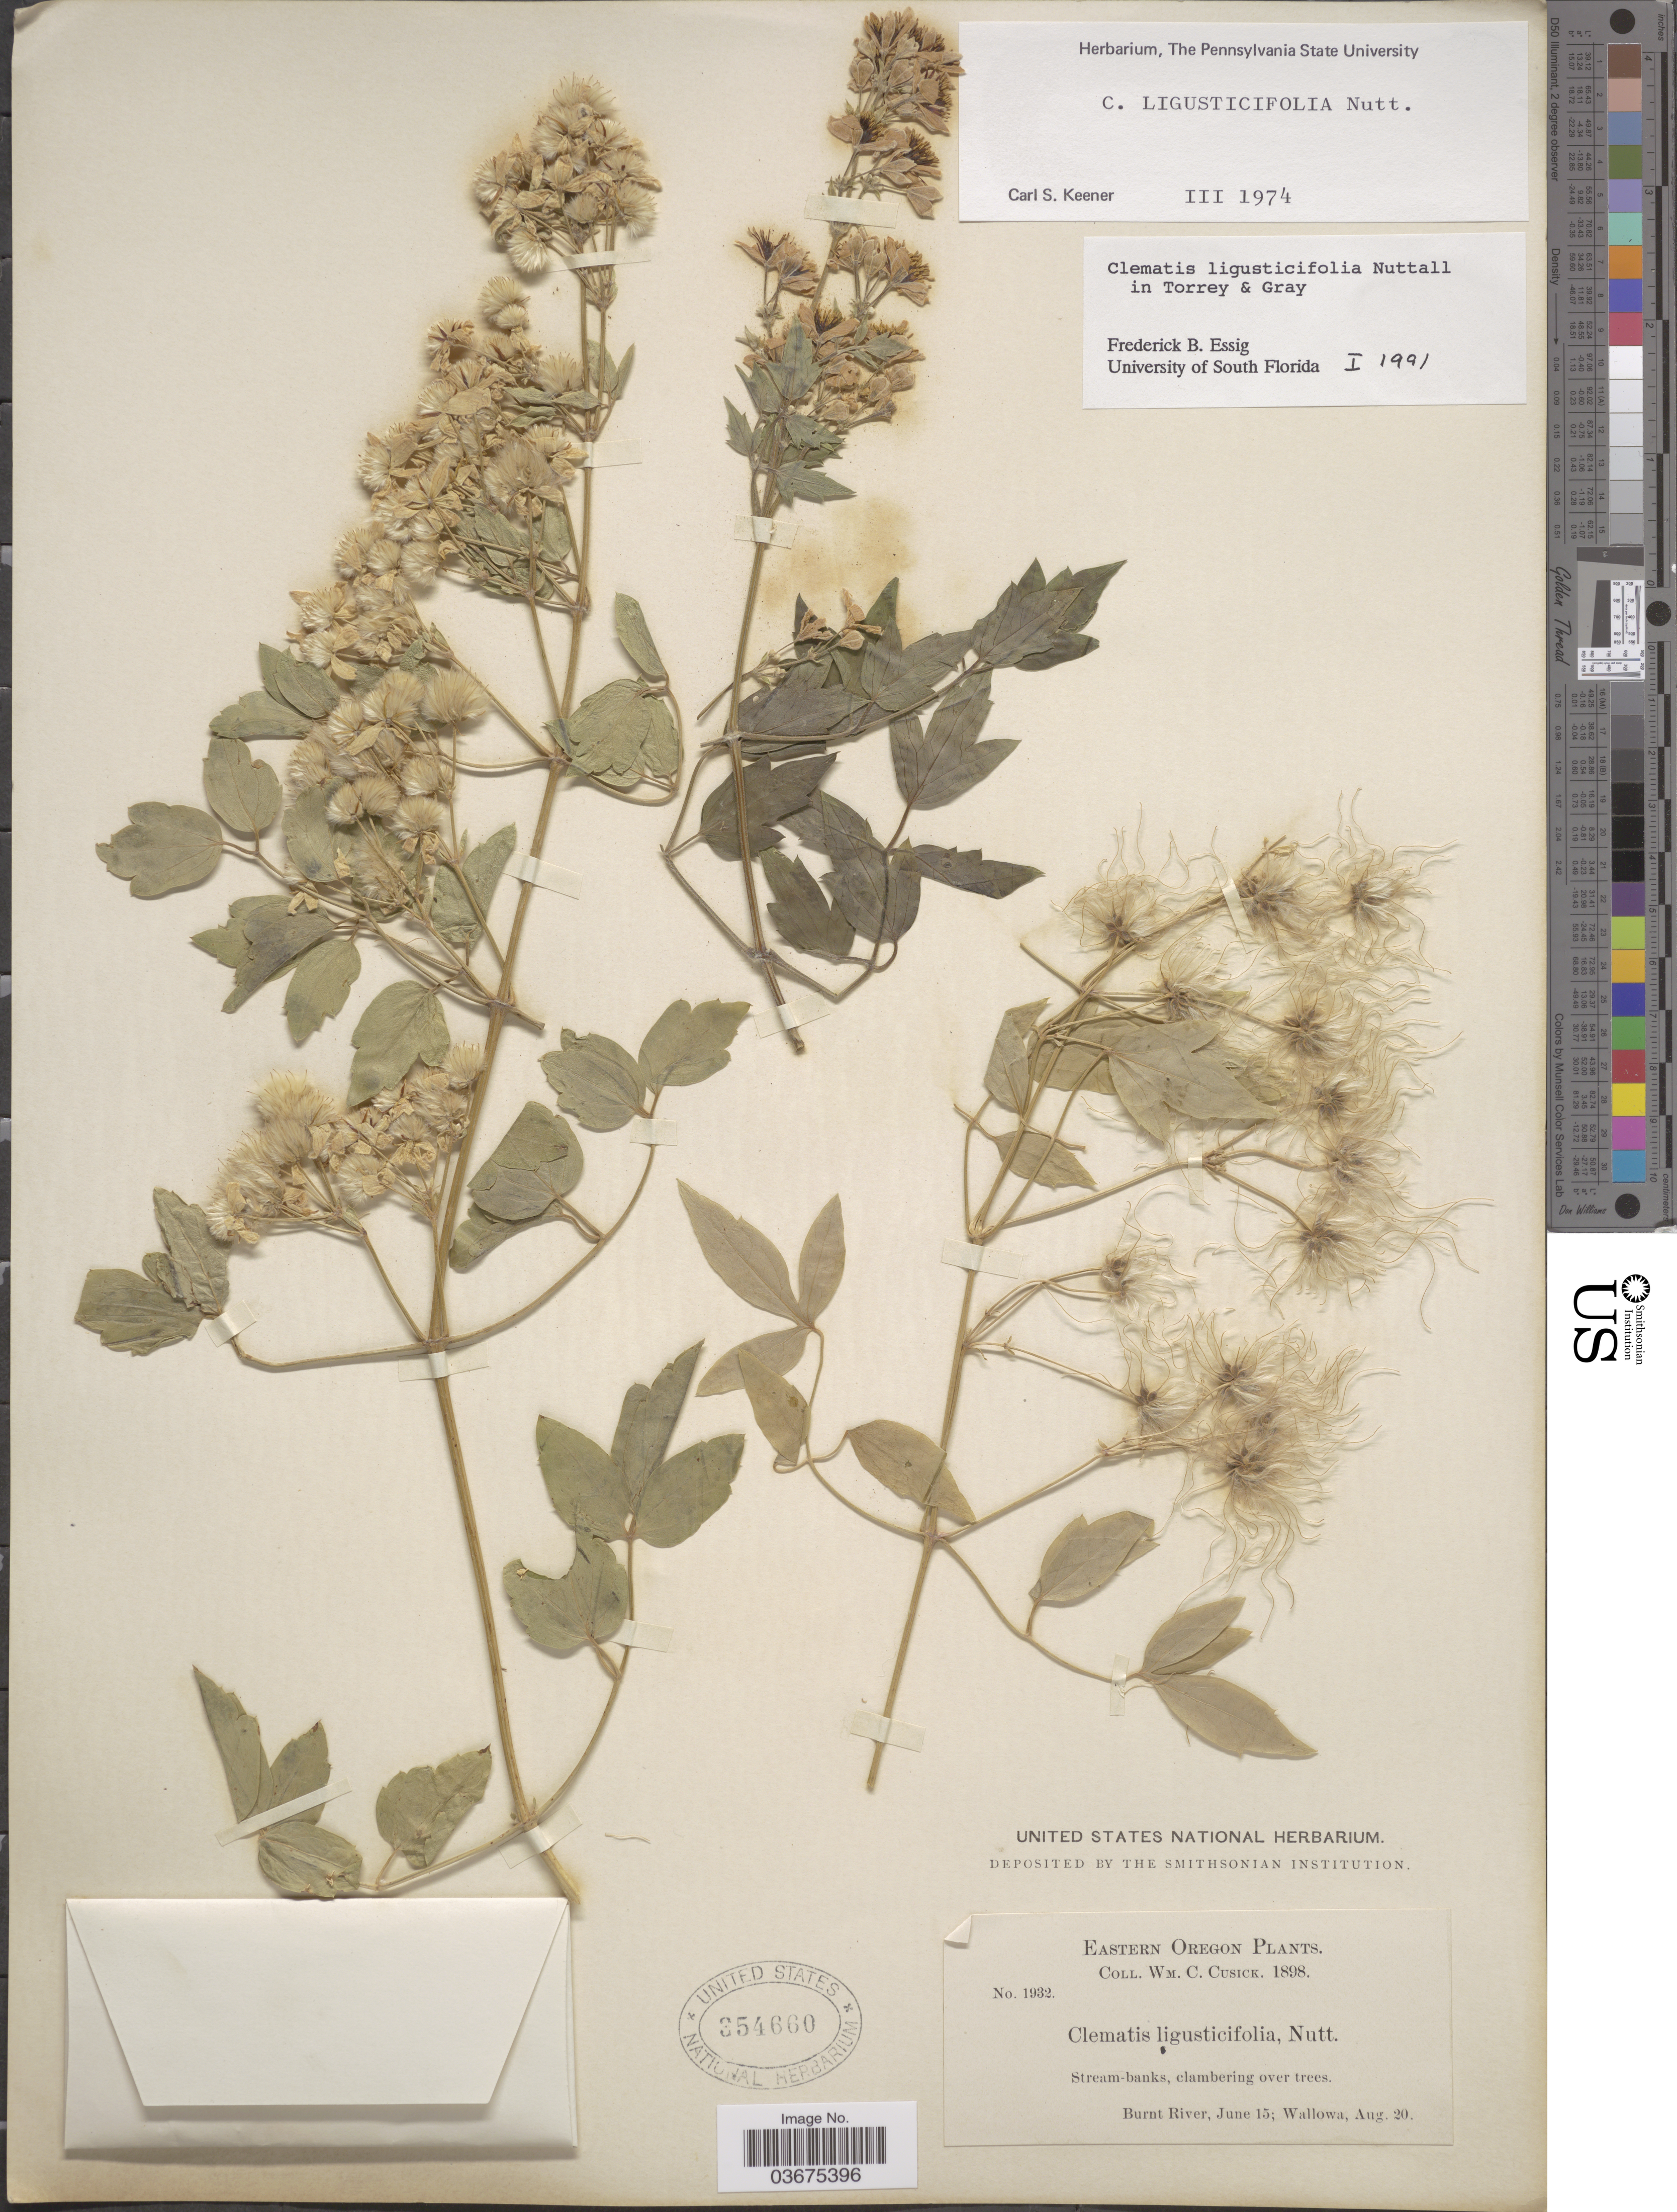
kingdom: Plantae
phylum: Tracheophyta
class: Magnoliopsida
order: Ranunculales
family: Ranunculaceae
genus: Clematis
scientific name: Clematis ligusticifolia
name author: Nutt.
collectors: W. C. Cusick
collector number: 1932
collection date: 1898-06-15/1898-08-20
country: United States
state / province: Oregon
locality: Eastern Oregon. Burnt River. Wallowa.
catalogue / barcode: US 354660